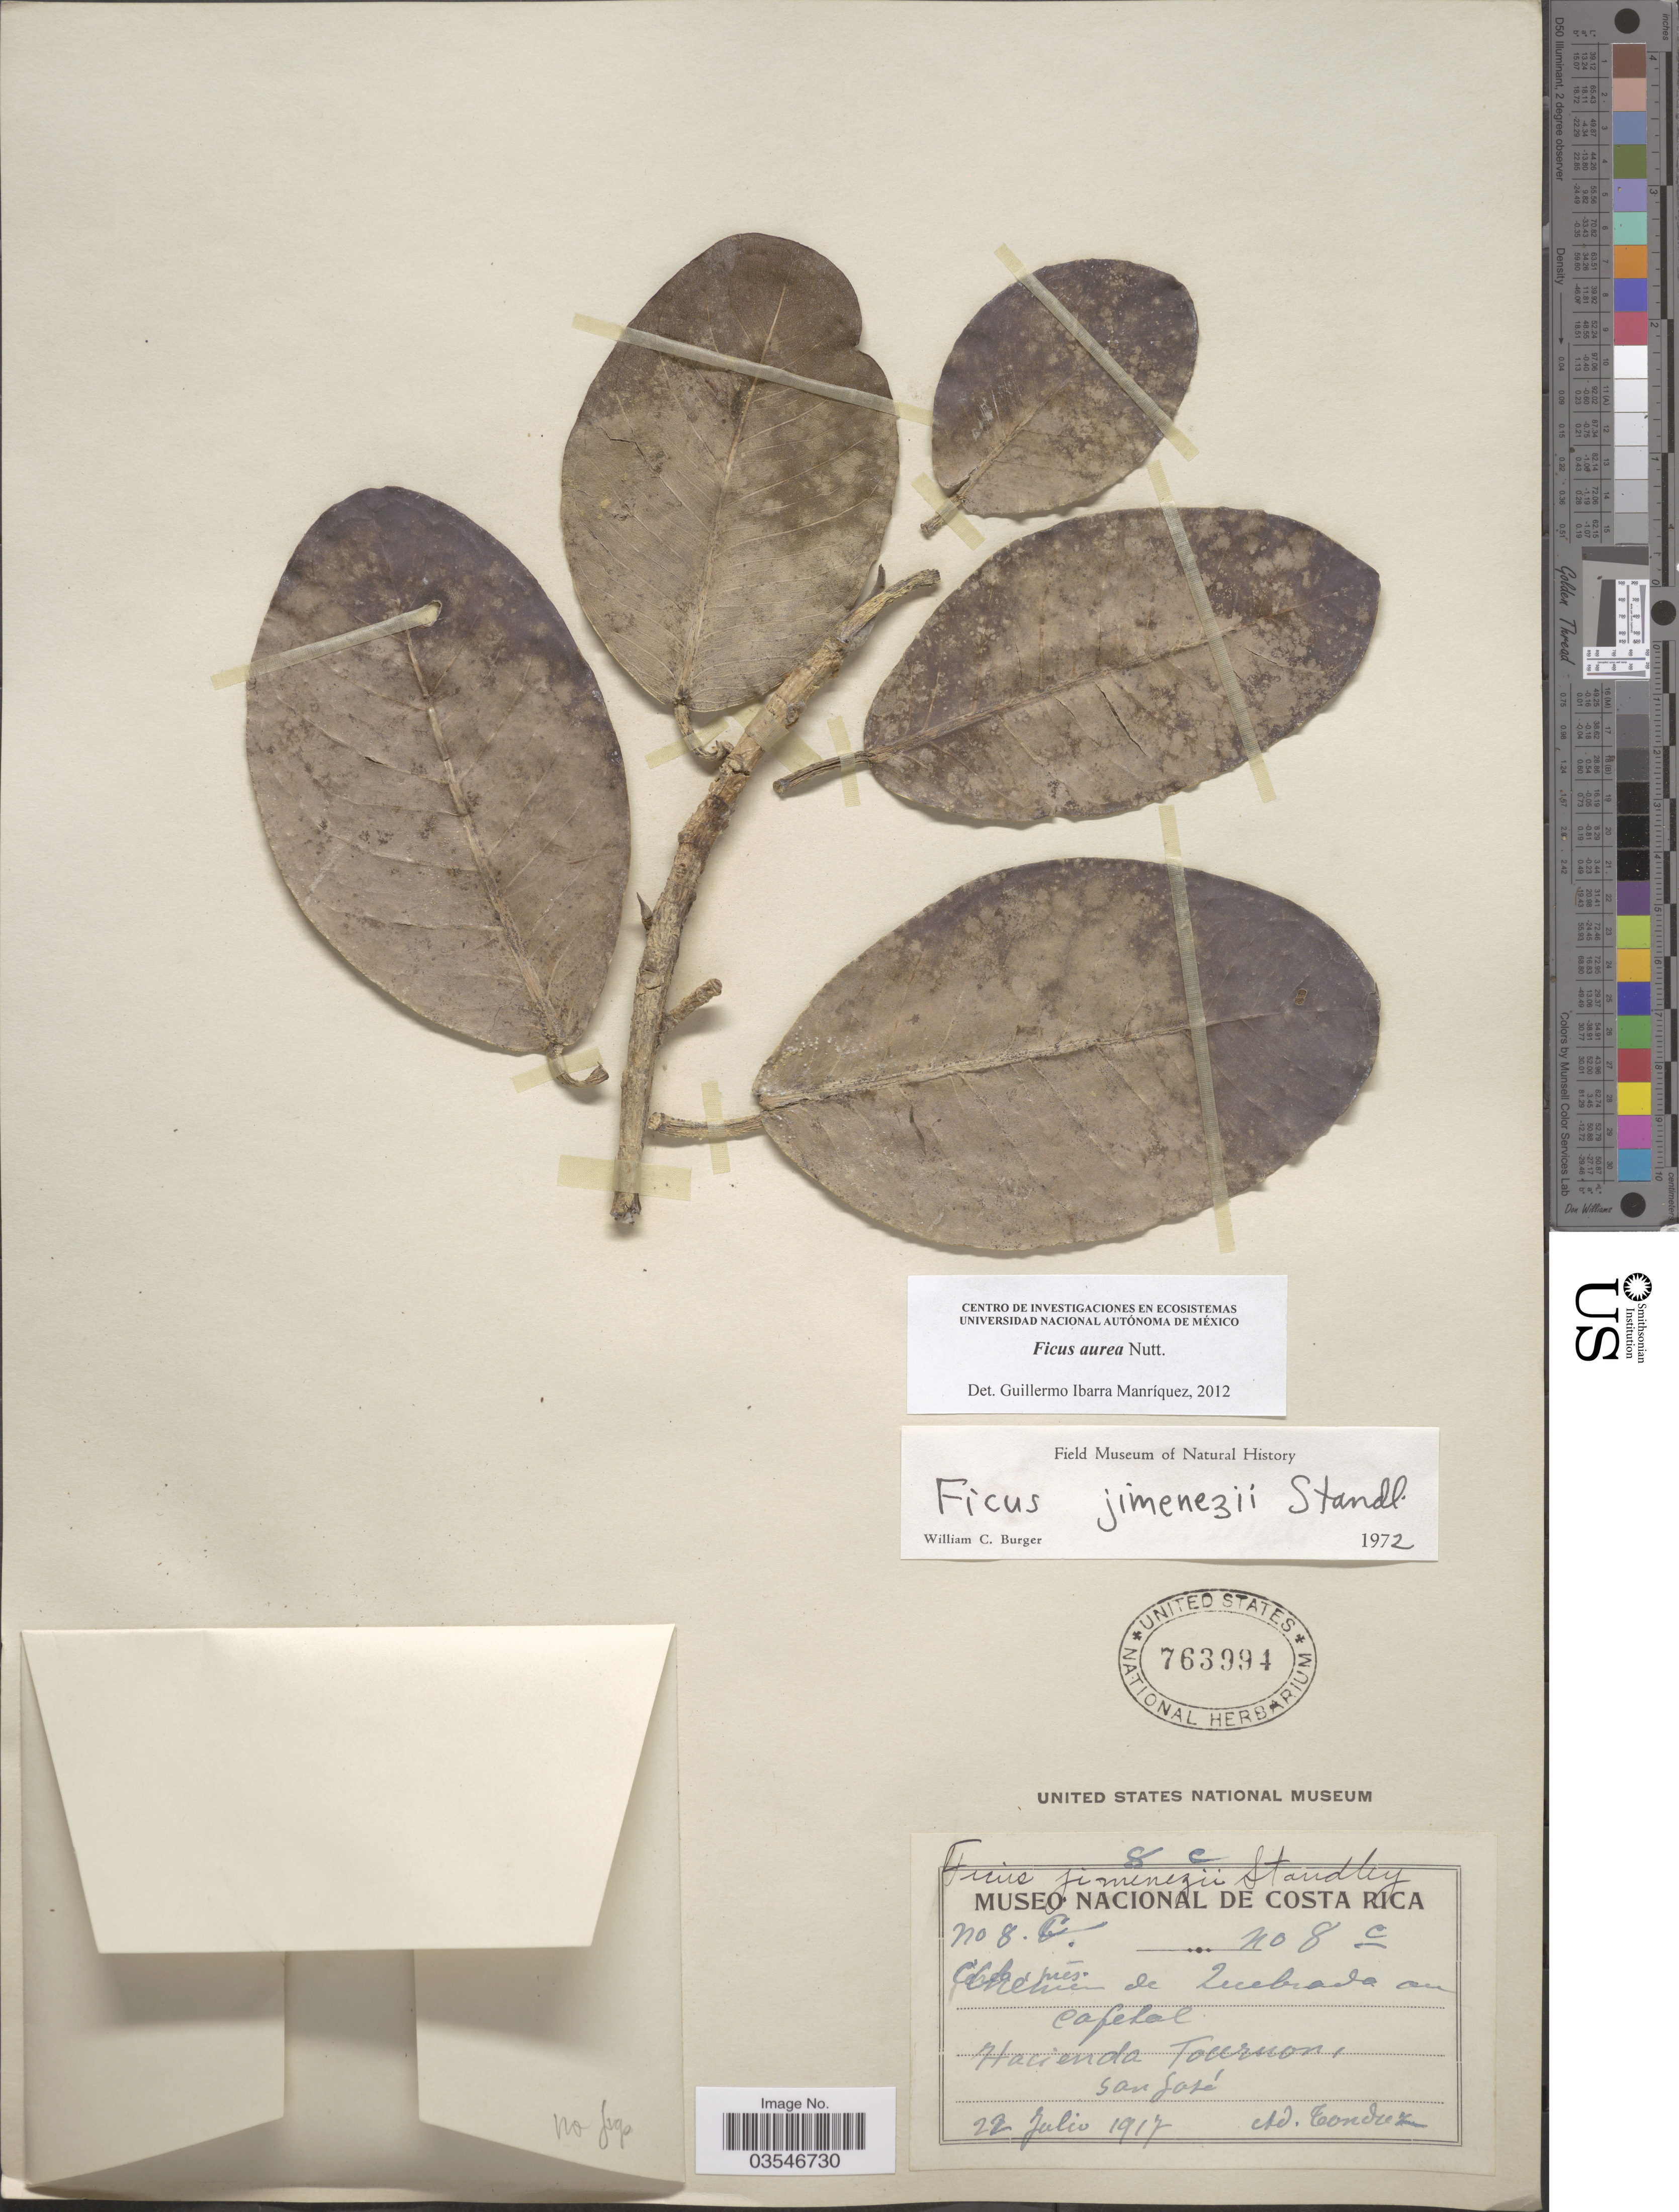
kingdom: Plantae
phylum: Tracheophyta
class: Magnoliopsida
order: Rosales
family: Moraceae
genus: Ficus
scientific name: Ficus aurea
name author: Nutt.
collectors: A. Tonduz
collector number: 8c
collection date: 1917-07-22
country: Costa Rica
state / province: San José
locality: Chehien [illegible] de Quebrada au Cafetal. Hacienda Tournon.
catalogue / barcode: US 763994